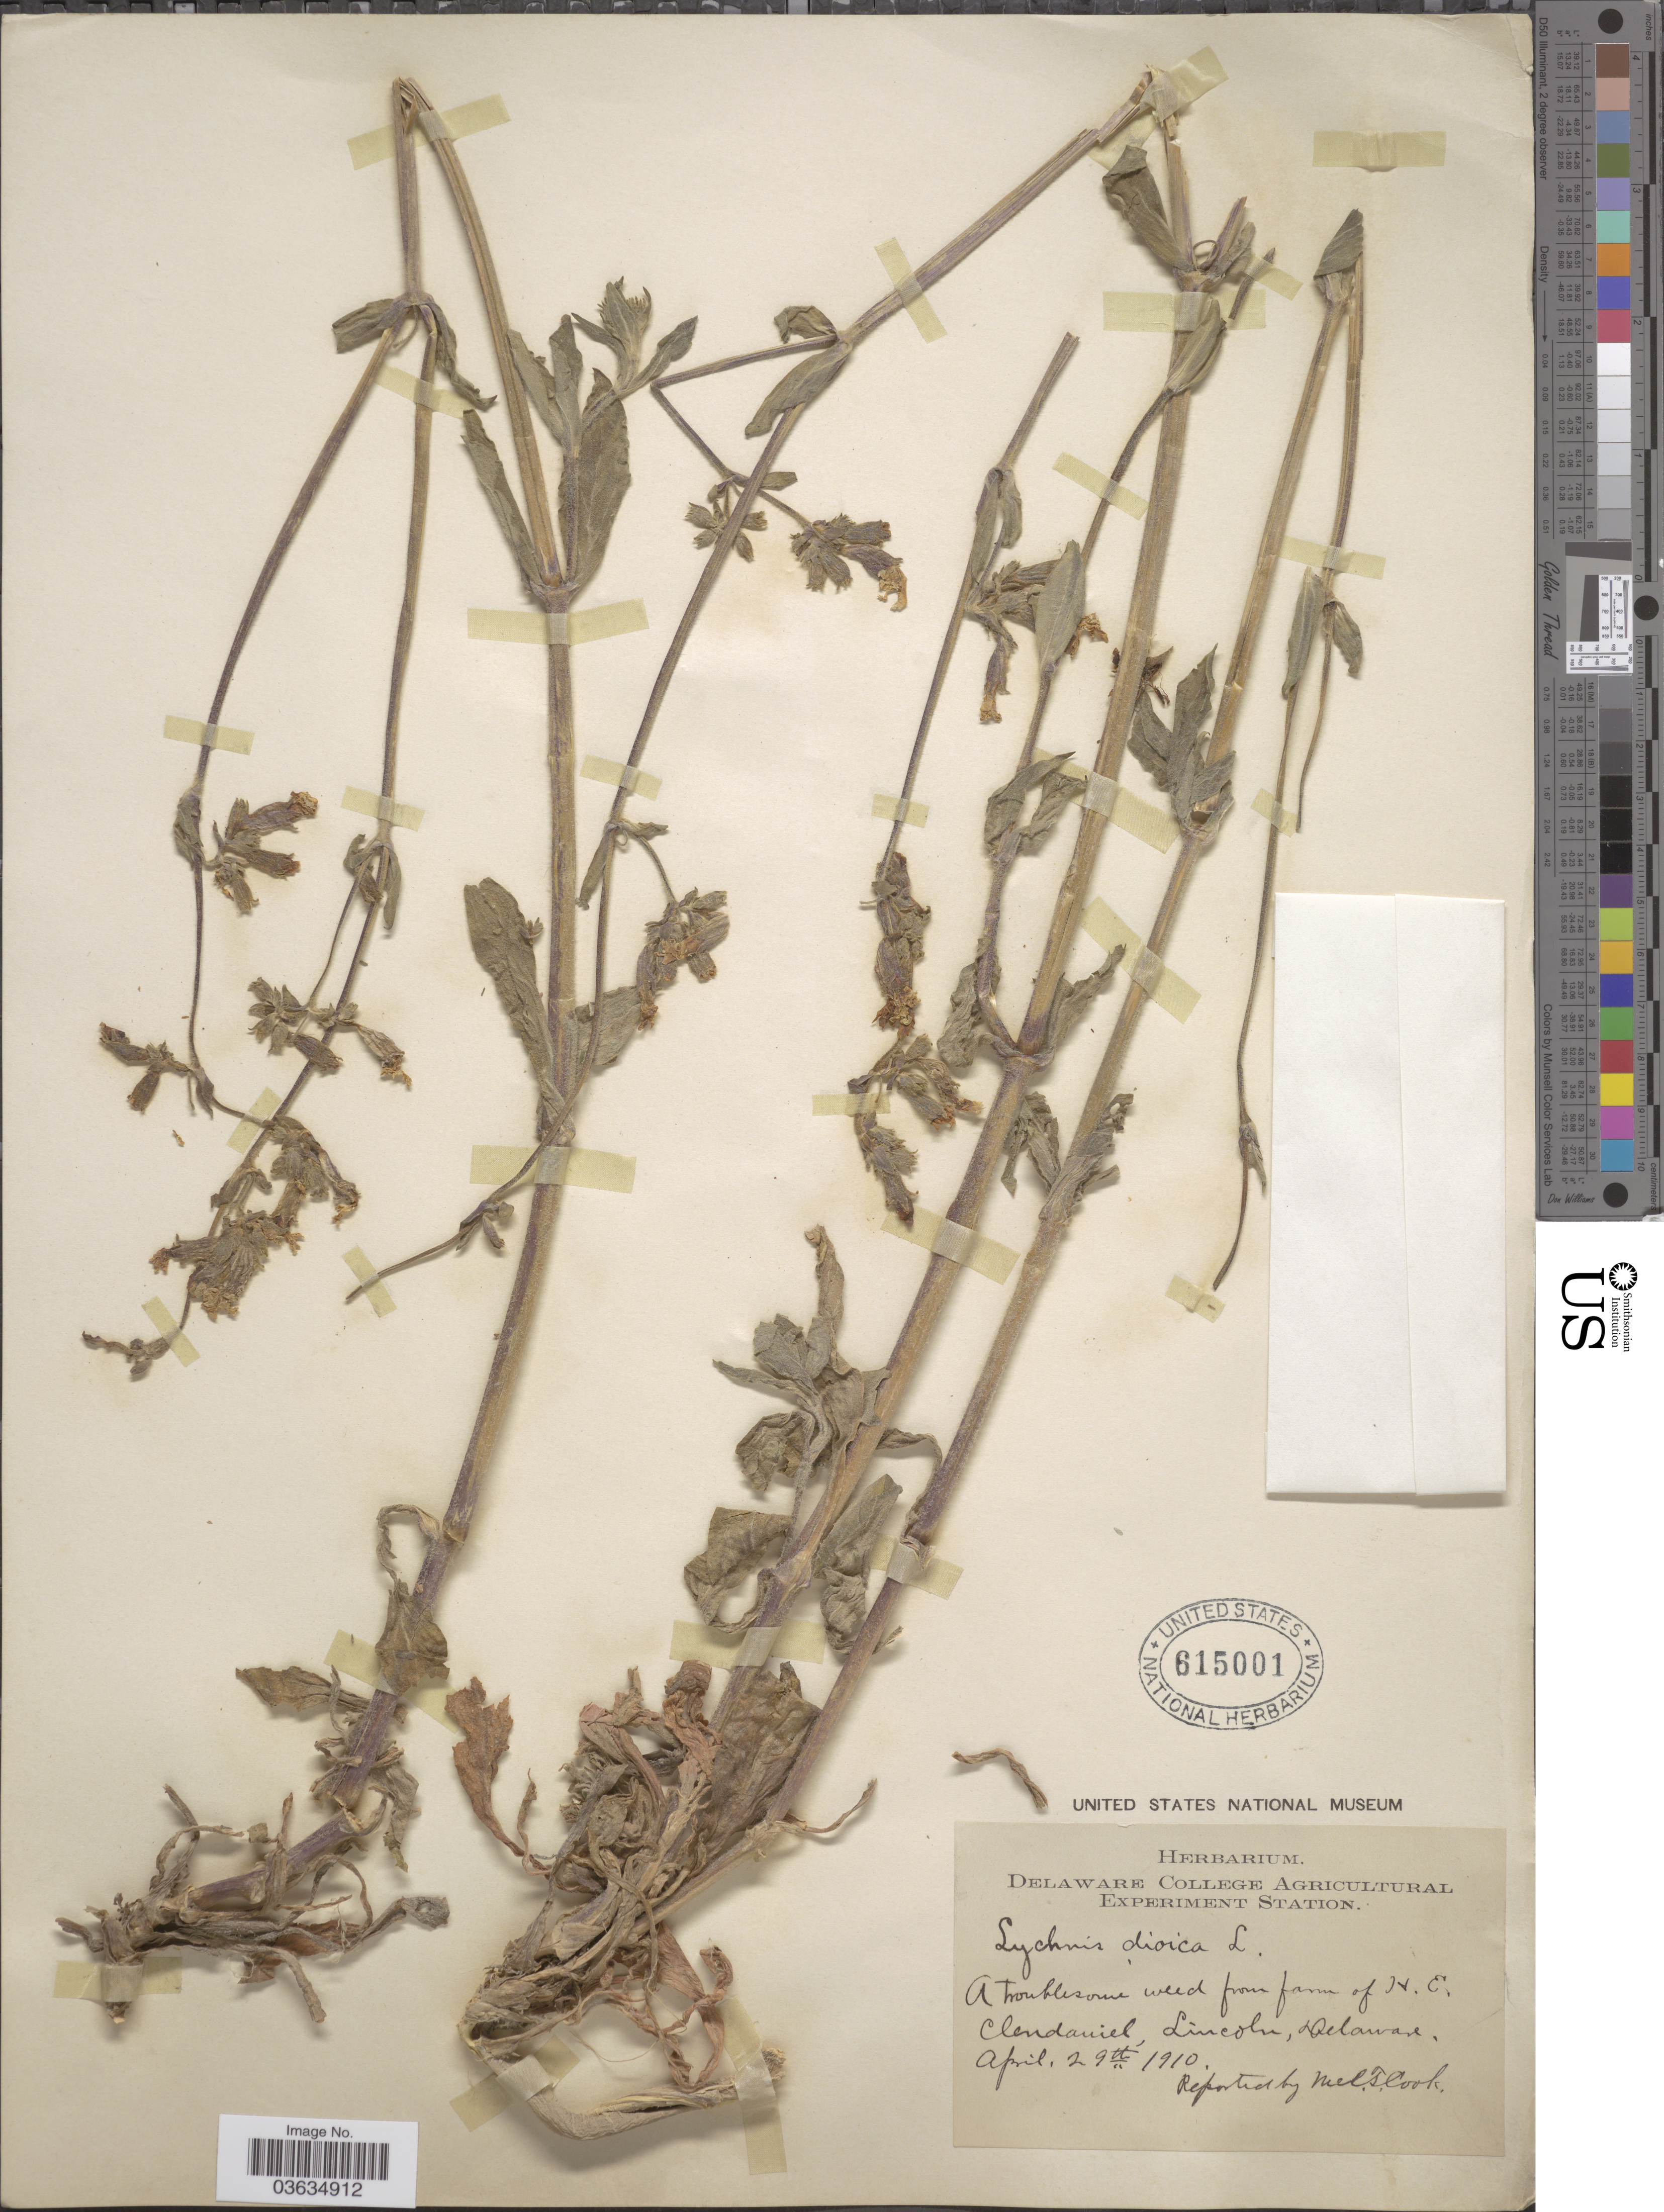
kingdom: Plantae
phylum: Tracheophyta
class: Magnoliopsida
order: Caryophyllales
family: Caryophyllaceae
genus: Silene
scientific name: Silene latifolia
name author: Poir.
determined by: Strong, Mark T., (BOT), Smithsonian Institution - National Museum of Natural History (UNITED STATES)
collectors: M. T. Cook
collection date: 1910-04-29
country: United States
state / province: Delaware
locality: Farm of N. E. Clendaniel, Lincoln.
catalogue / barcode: US 615001